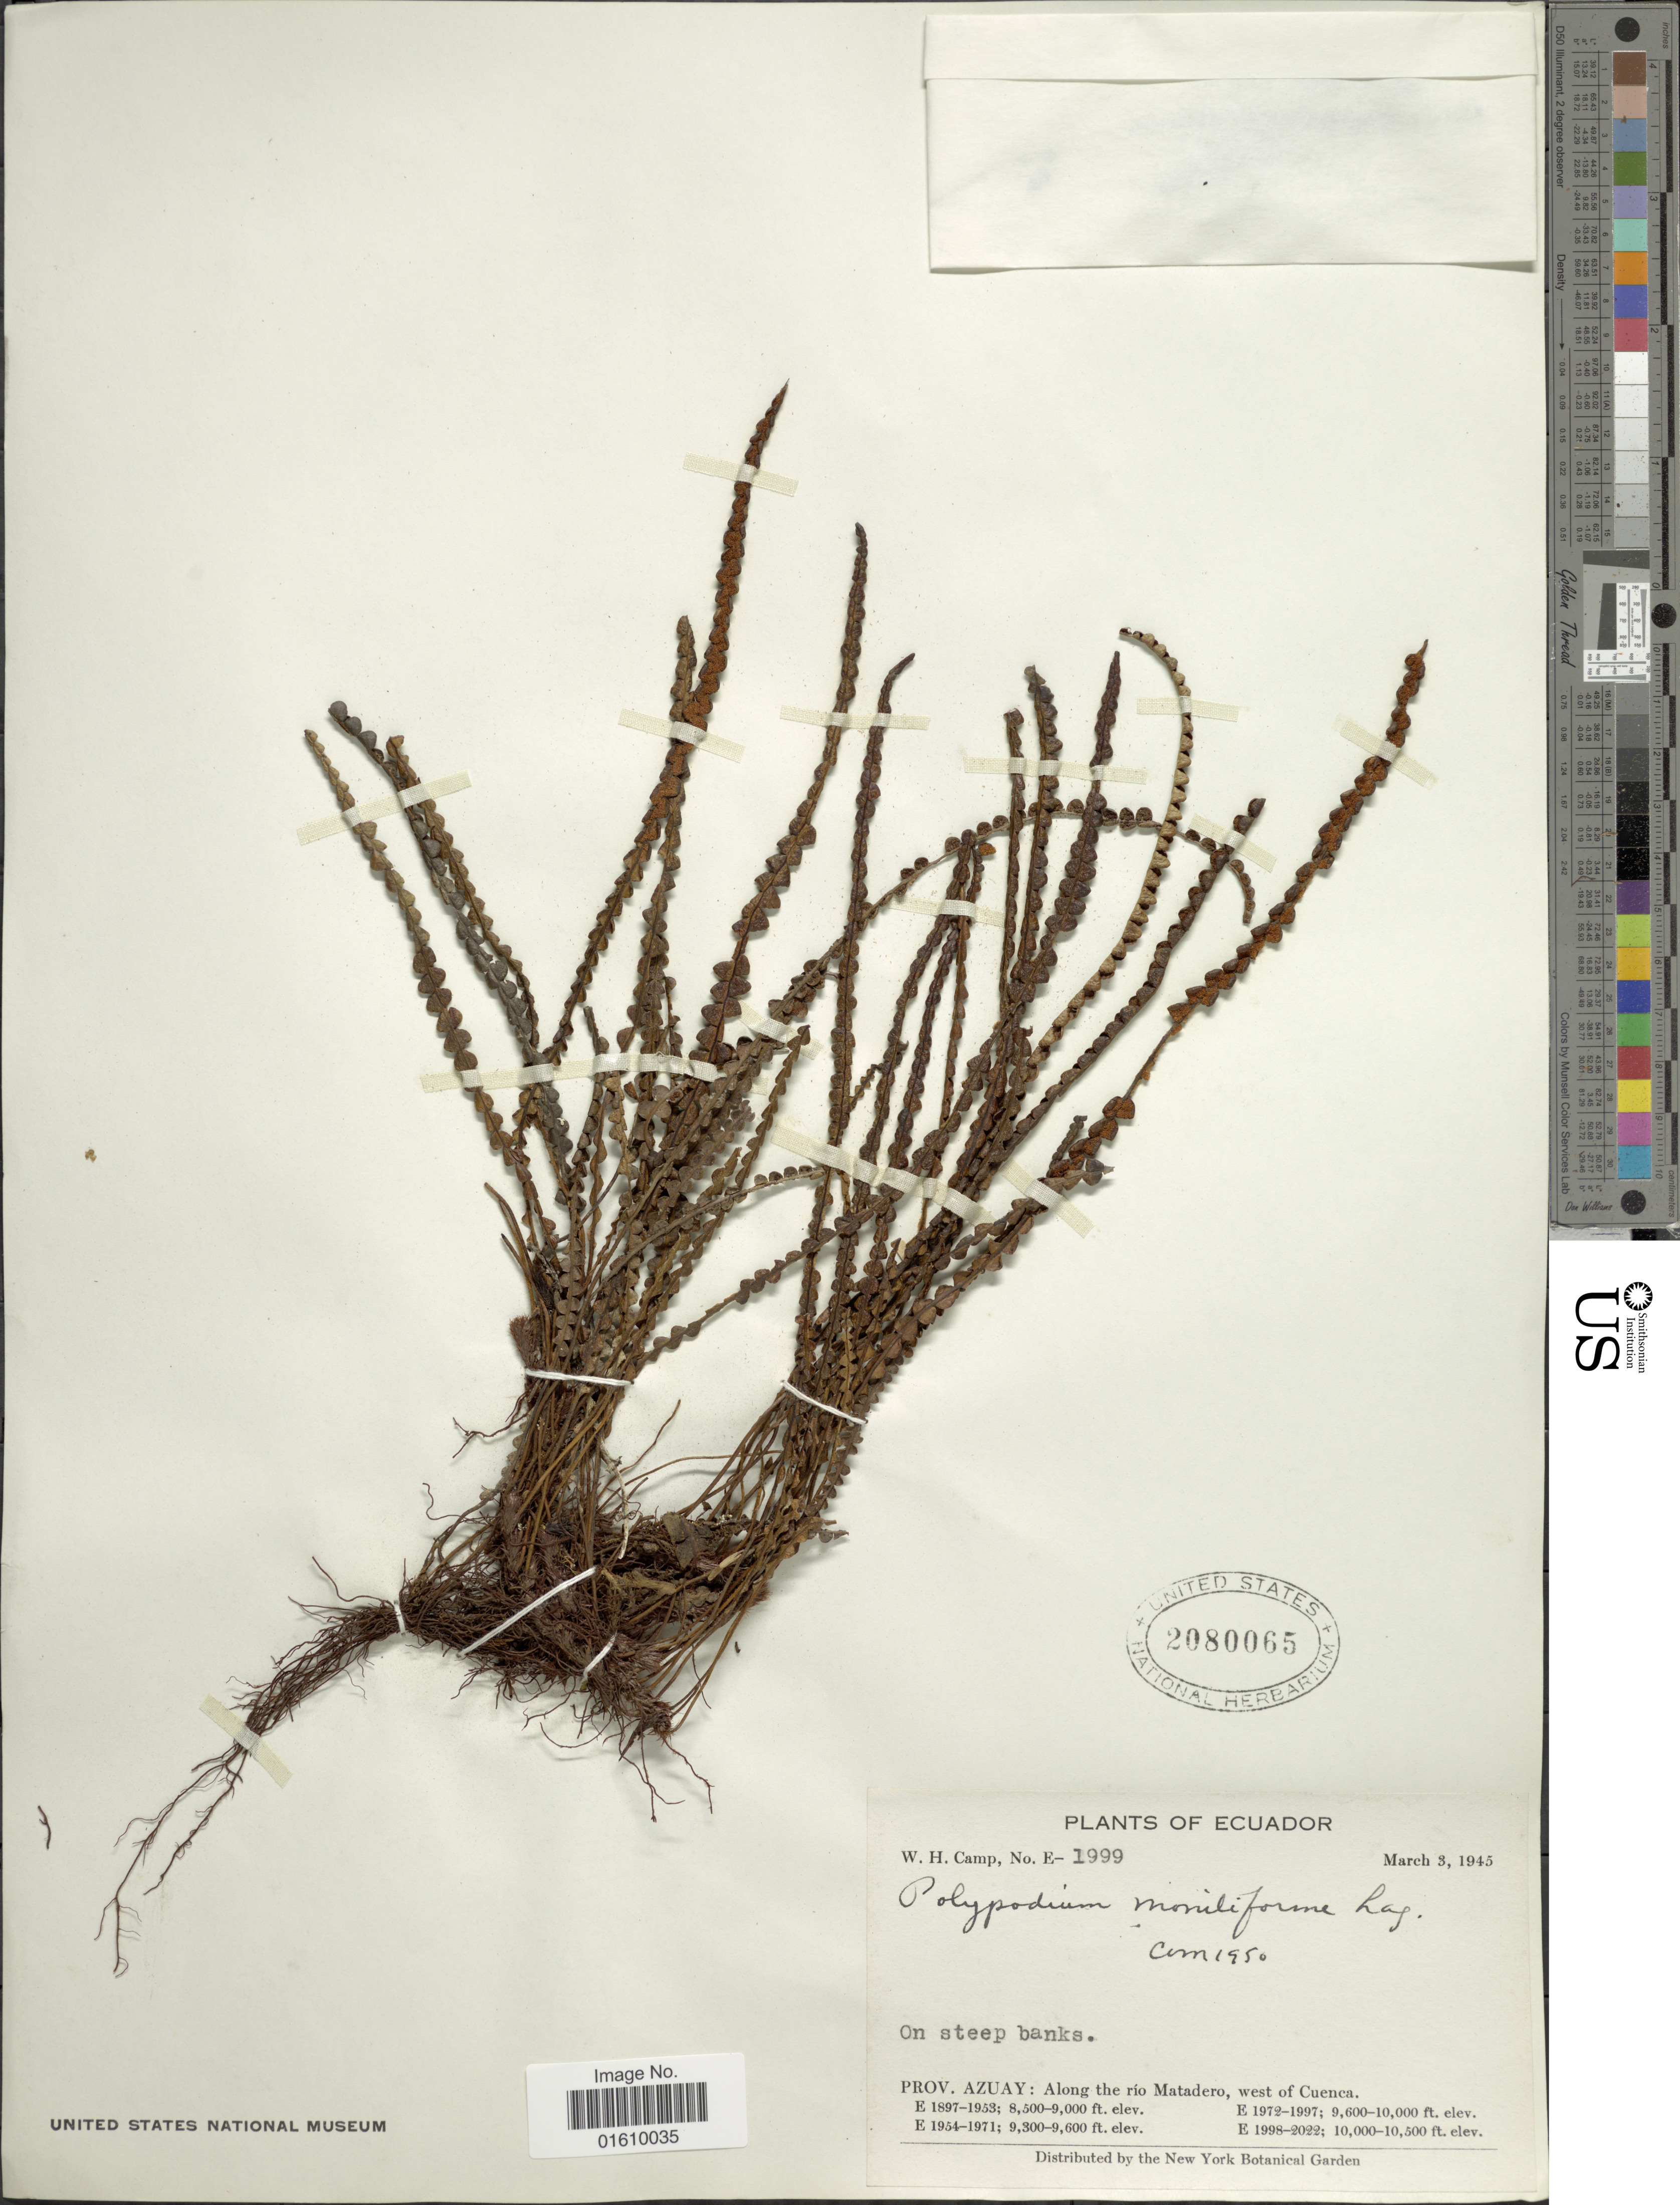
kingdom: Plantae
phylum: Tracheophyta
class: Polypodiopsida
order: Polypodiales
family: Polypodiaceae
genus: Melpomene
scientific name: Melpomene moniliformis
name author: (Lag. ex Sw.) A.R. Sm. & R.C. Moran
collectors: W. H. Camp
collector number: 1999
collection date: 1945-03-03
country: Ecuador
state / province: Azuay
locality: Prov. Azuay, Along the Rio Matadero, west of Cuenca.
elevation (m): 3048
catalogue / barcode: US 2080065